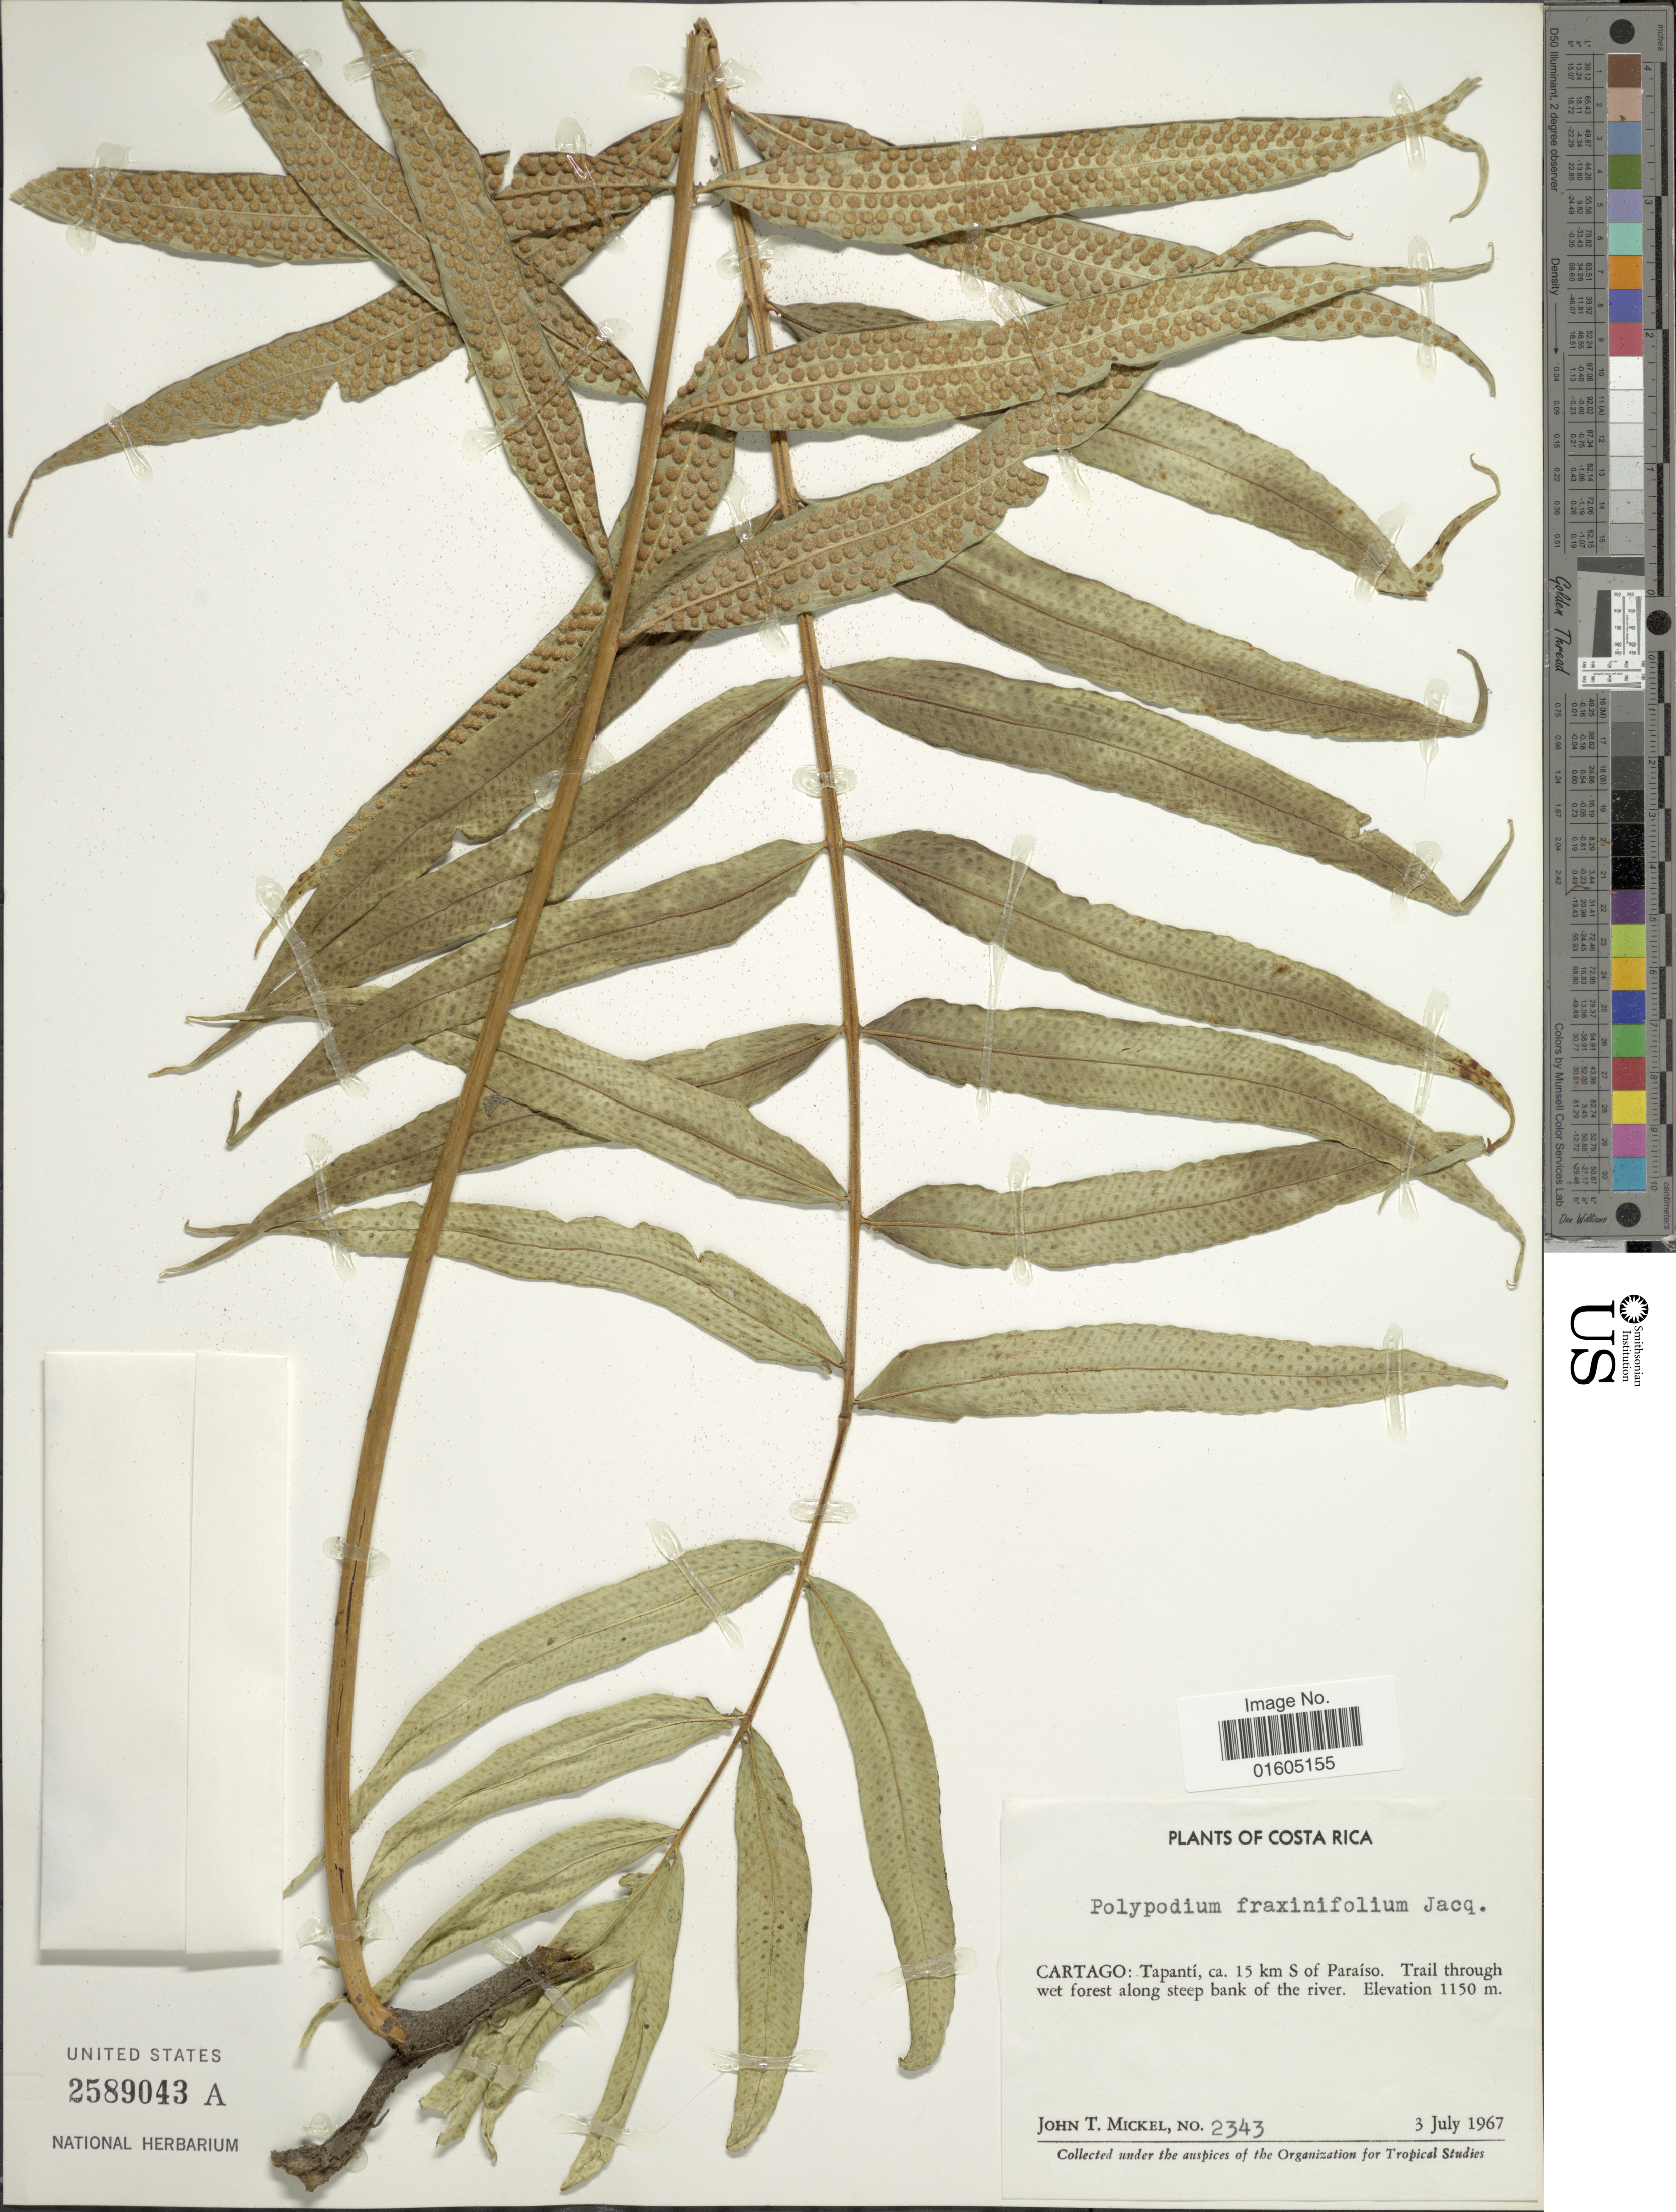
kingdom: Plantae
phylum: Tracheophyta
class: Polypodiopsida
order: Polypodiales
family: Polypodiaceae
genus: Serpocaulon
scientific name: Serpocaulon fraxinifolium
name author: (Jacq.) A.R. Sm.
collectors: J. T. Mickel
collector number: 2343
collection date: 1967-07-03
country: Costa Rica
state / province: Cartago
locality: Costa Rica. Cartago: Tapanti, ca. 15 km S of Paraiso. Trail through wet forest along steep bank of the river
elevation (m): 1150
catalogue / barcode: US 2589043A